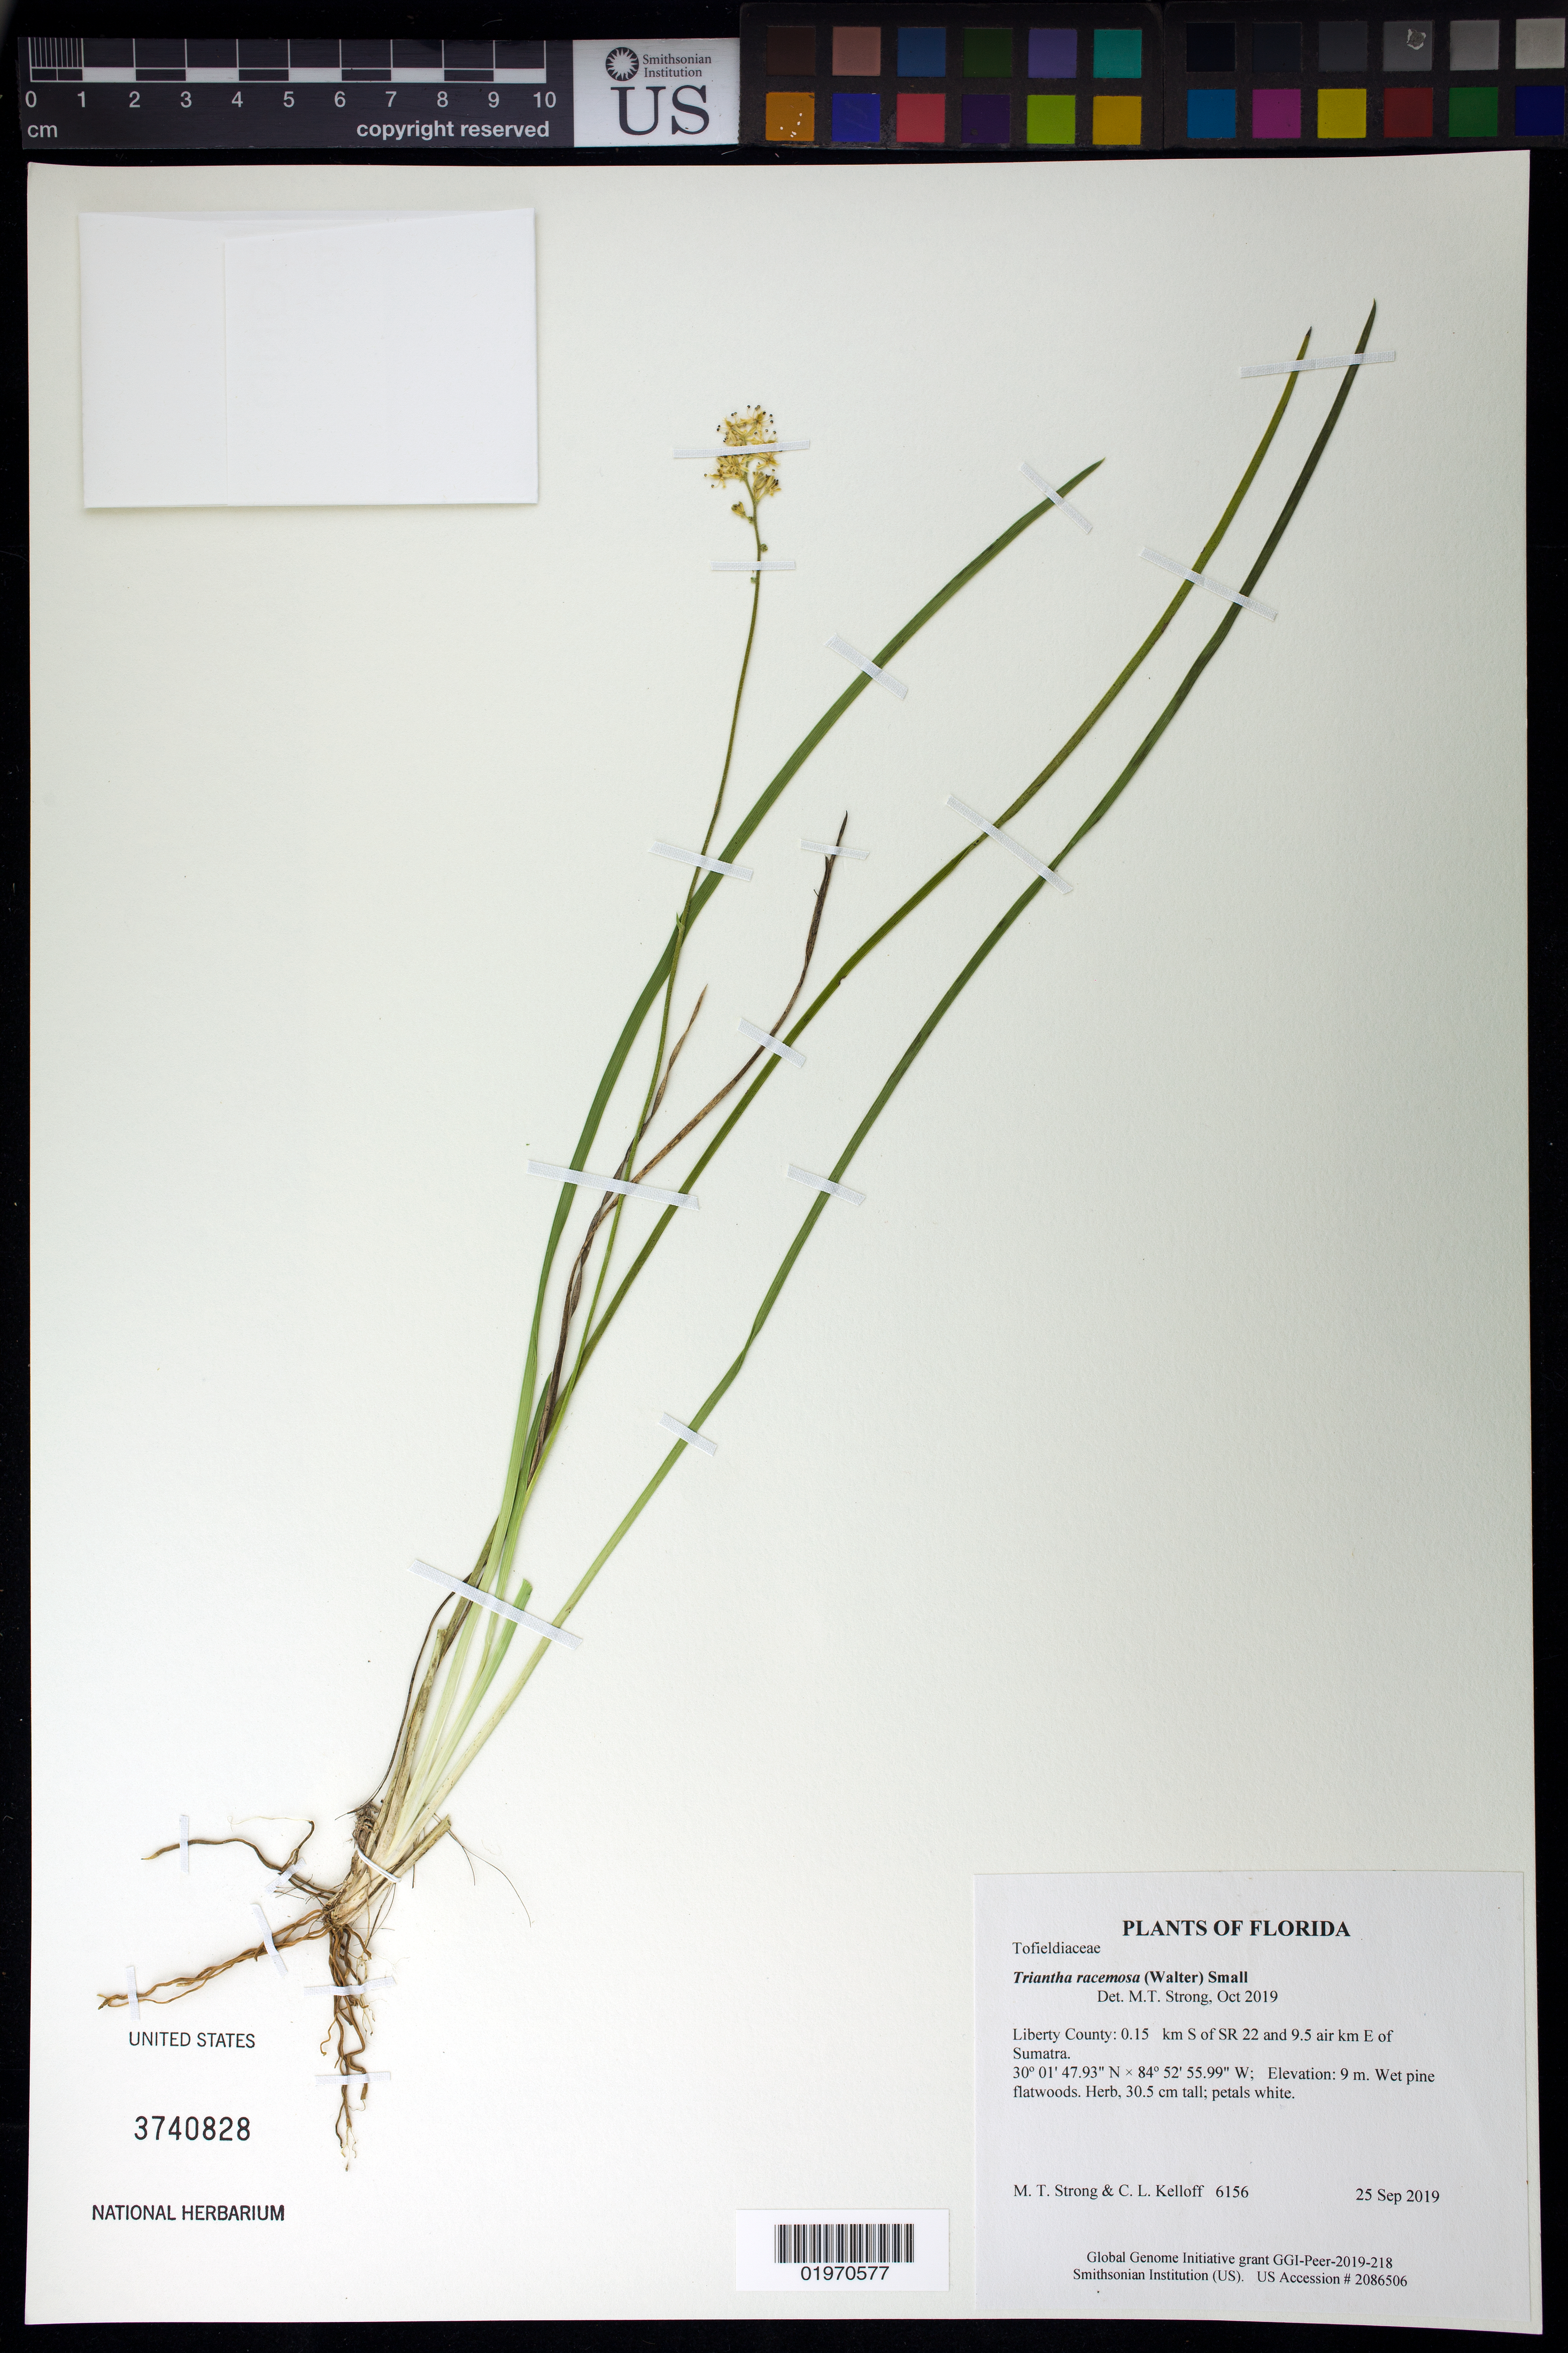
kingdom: Plantae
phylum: Tracheophyta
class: Liliopsida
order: Alismatales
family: Tofieldiaceae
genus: Triantha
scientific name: Triantha racemosa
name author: (Walter) Small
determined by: Strong, Mark T., (BOT), Smithsonian Institution - National Museum of Natural History (UNITED STATES)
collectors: M. T. Strong & C. L. Kelloff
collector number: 6156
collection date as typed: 25 Sep 2019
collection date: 2019-09-25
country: United States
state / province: Florida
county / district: Liberty County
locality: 0.15 km S of SR 22 and 9.5 air km E of Sumatra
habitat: Wet pine flatwoods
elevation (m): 9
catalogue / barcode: US 3740828